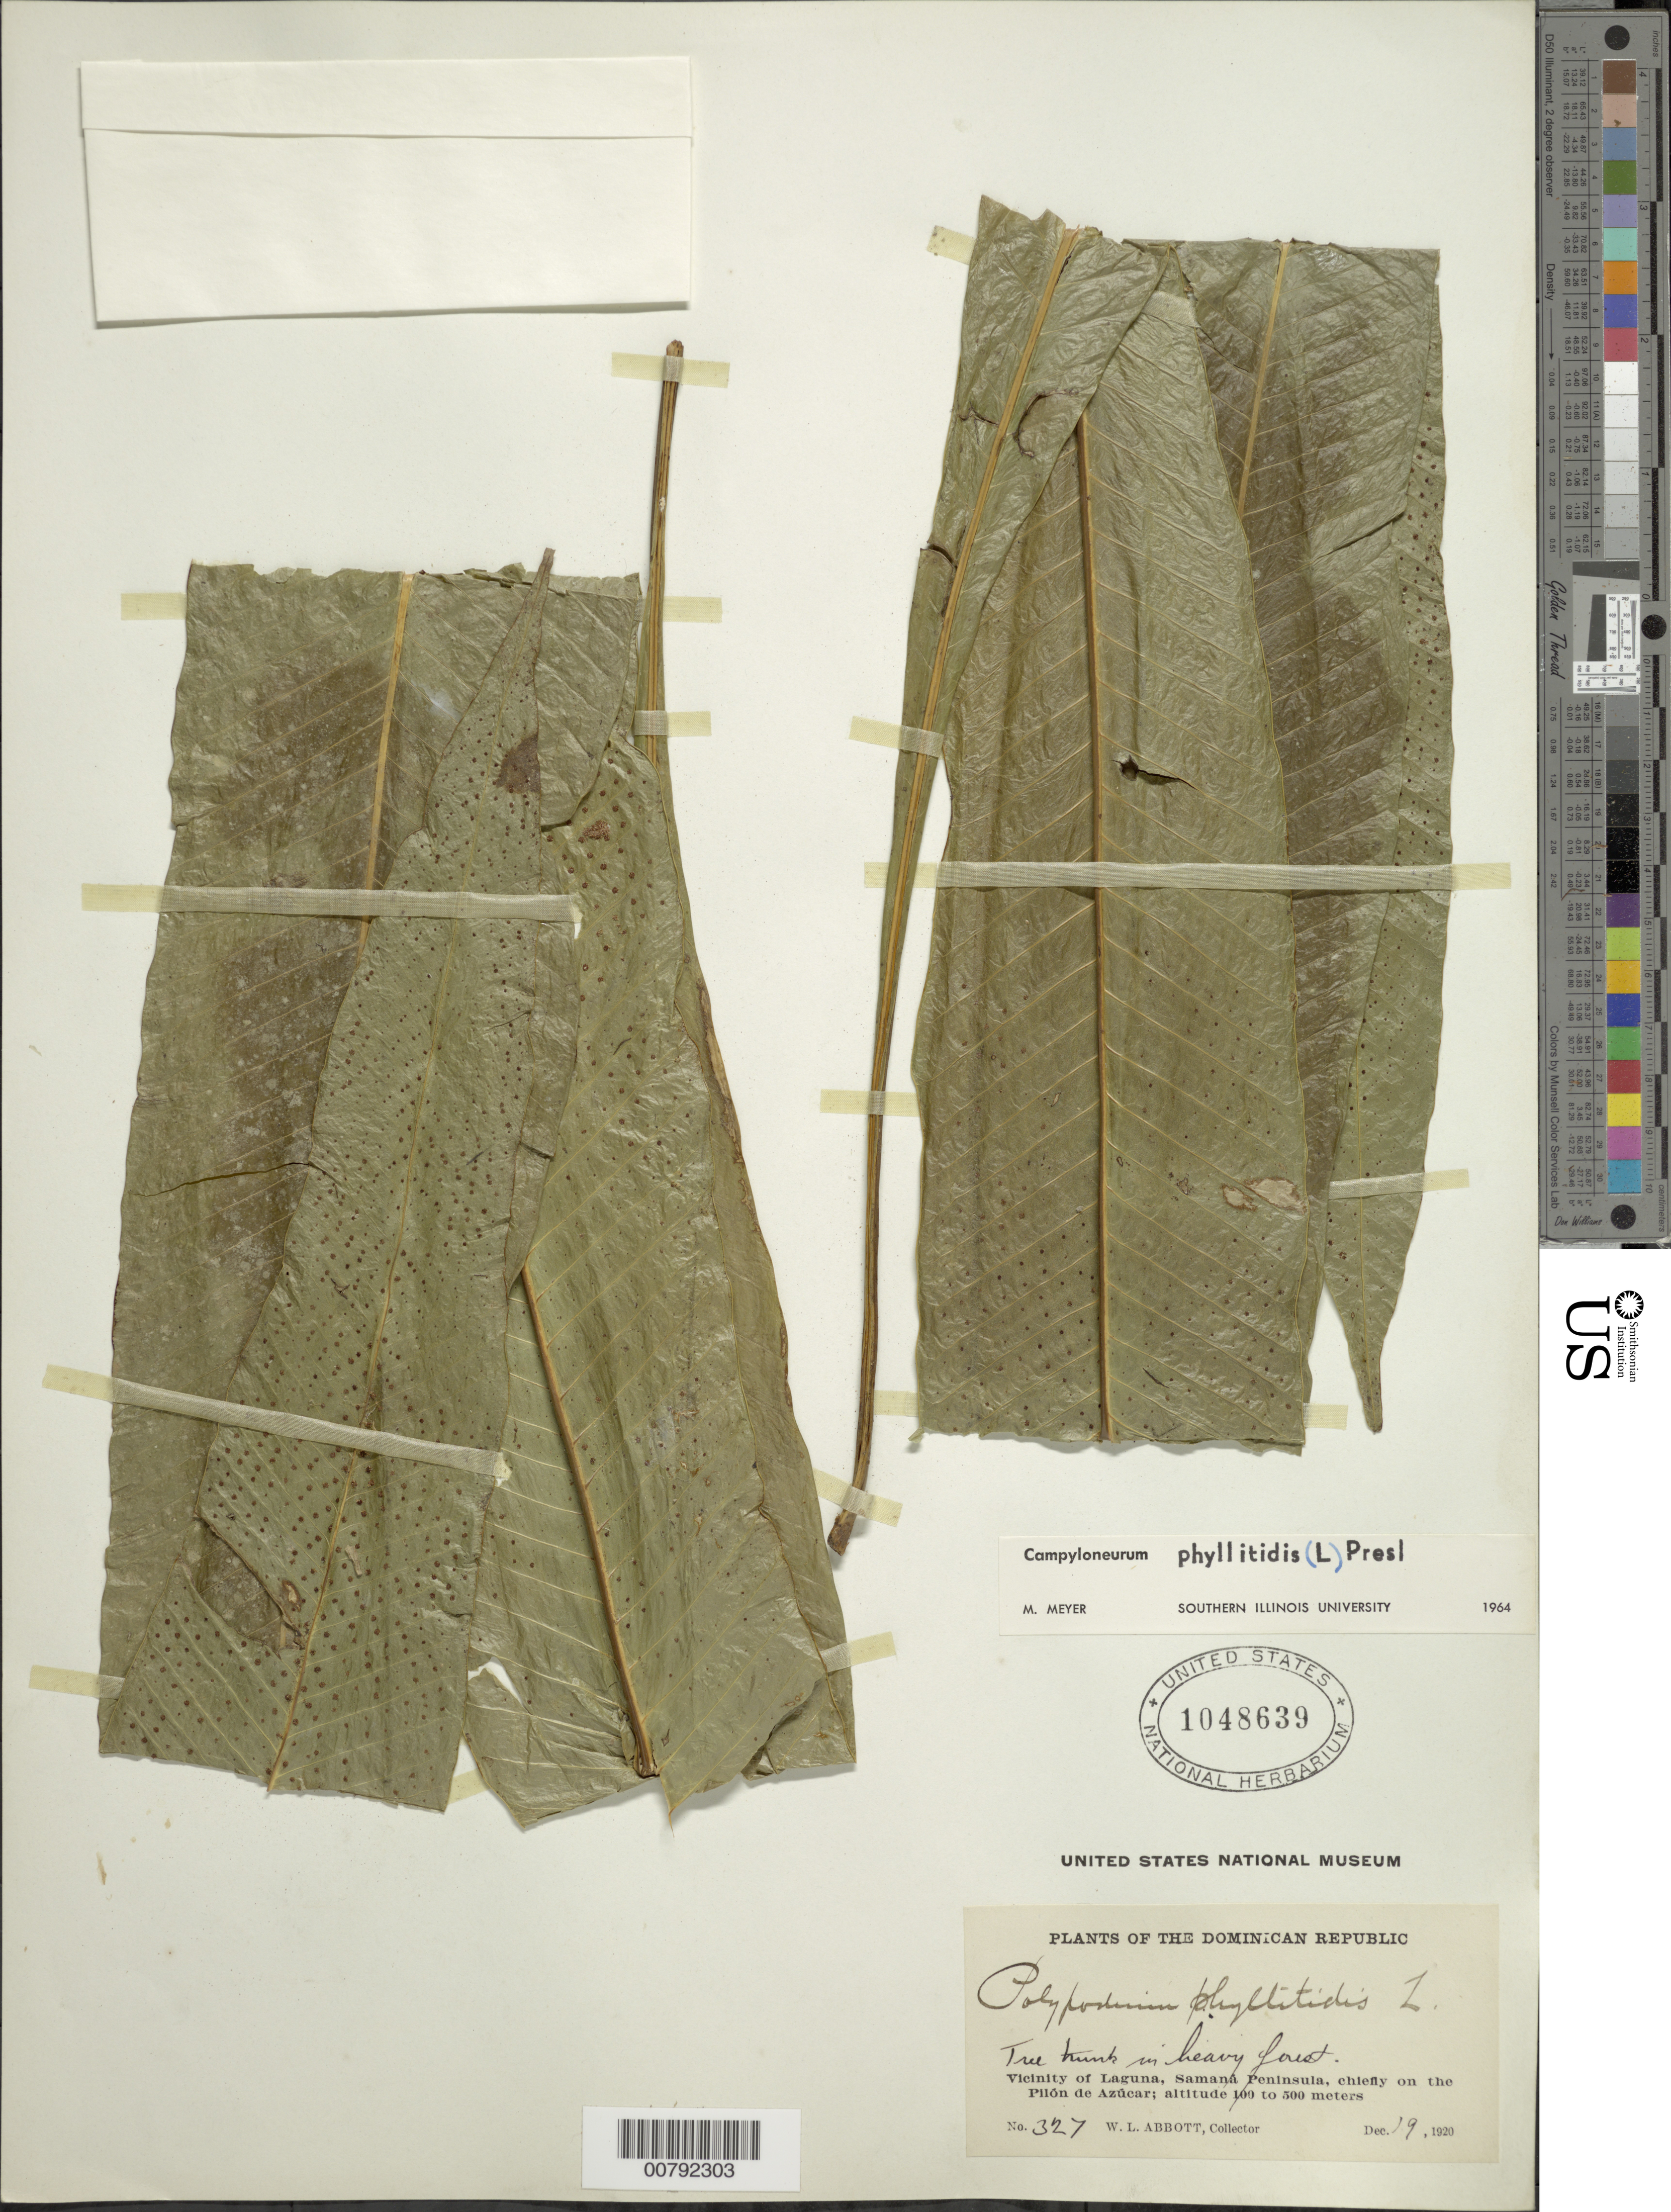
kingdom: Plantae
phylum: Tracheophyta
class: Polypodiopsida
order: Polypodiales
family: Polypodiaceae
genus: Campyloneurum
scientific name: Campyloneurum phyllitidis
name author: (L.) C. Presl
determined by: Meyer, M.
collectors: W. L. Abbott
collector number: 327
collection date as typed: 19 Dec 1920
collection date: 1920-12-19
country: Dominican Republic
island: Hispaniola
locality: Laguna vicinity, Samaná Peninsula, chiefly on the Pilón de Azúcar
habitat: Heavy forest, on tree trunk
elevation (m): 100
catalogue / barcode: US 1048639